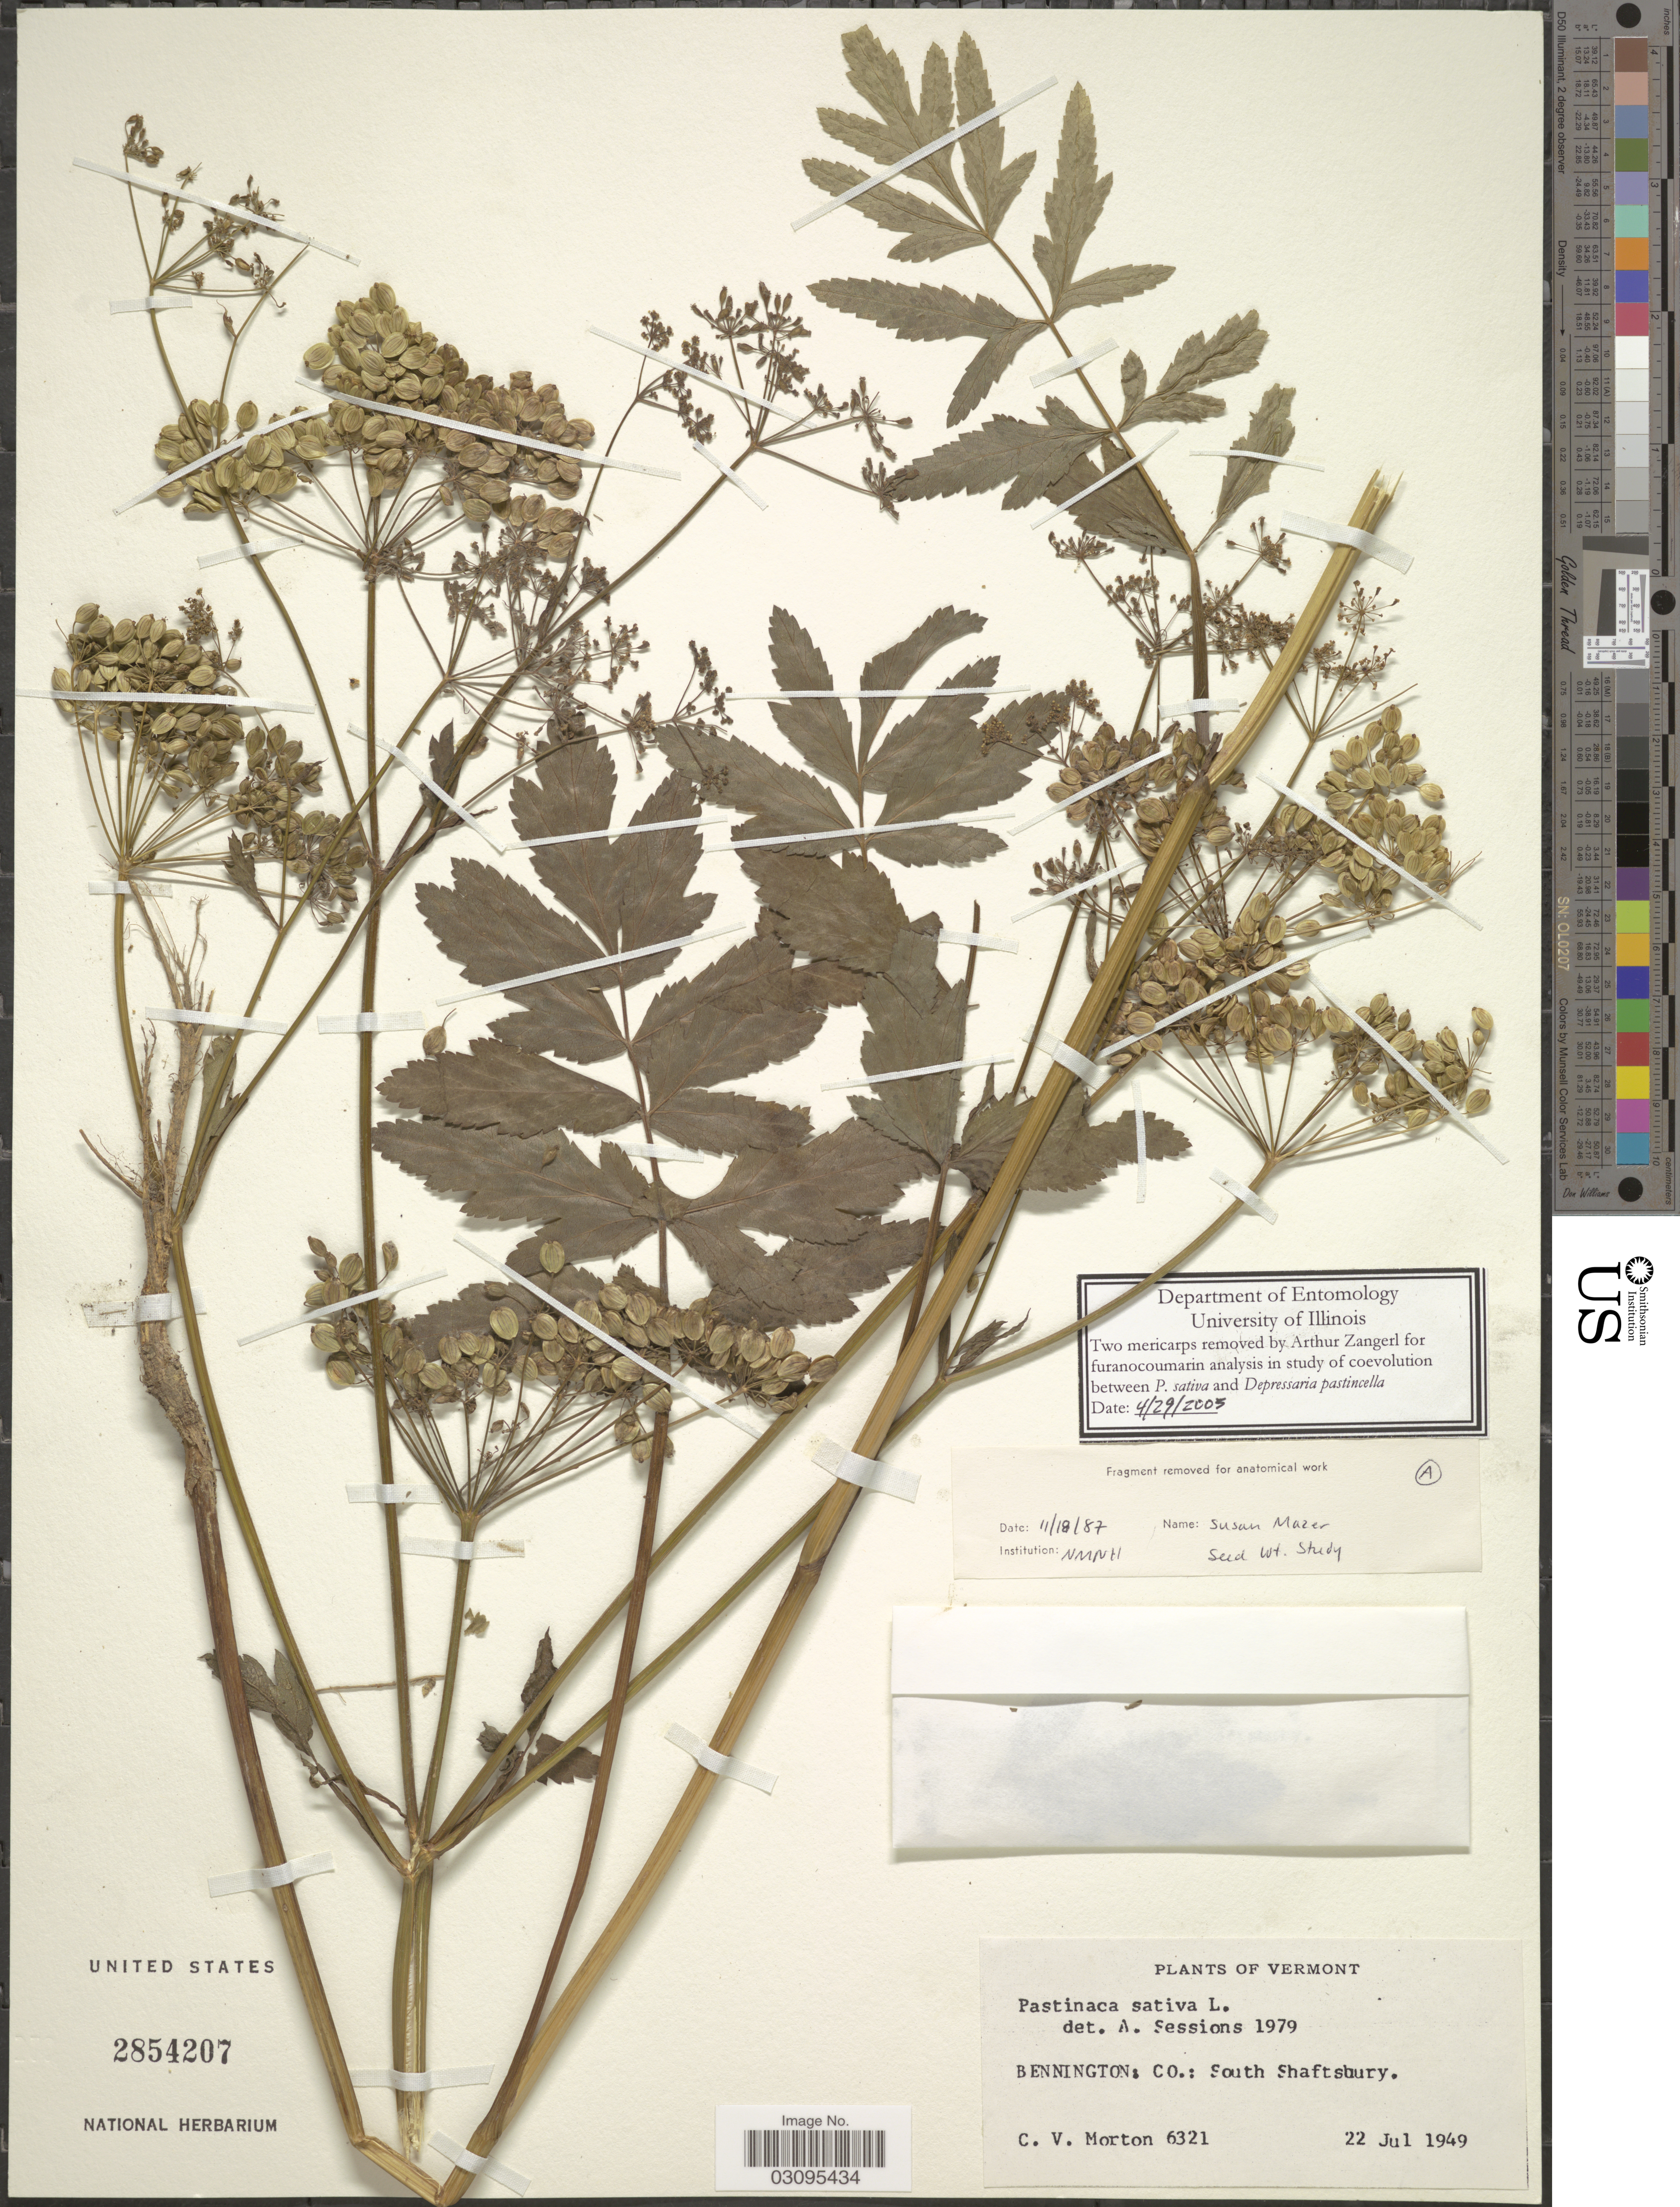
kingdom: Plantae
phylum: Tracheophyta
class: Magnoliopsida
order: Apiales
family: Apiaceae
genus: Pastinaca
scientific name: Pastinaca sativa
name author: L.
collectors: C. V. Morton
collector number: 6321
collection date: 1949-07-22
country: United States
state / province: Vermont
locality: Bennington Co.: South Shaftsbury.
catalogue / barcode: US 2854207